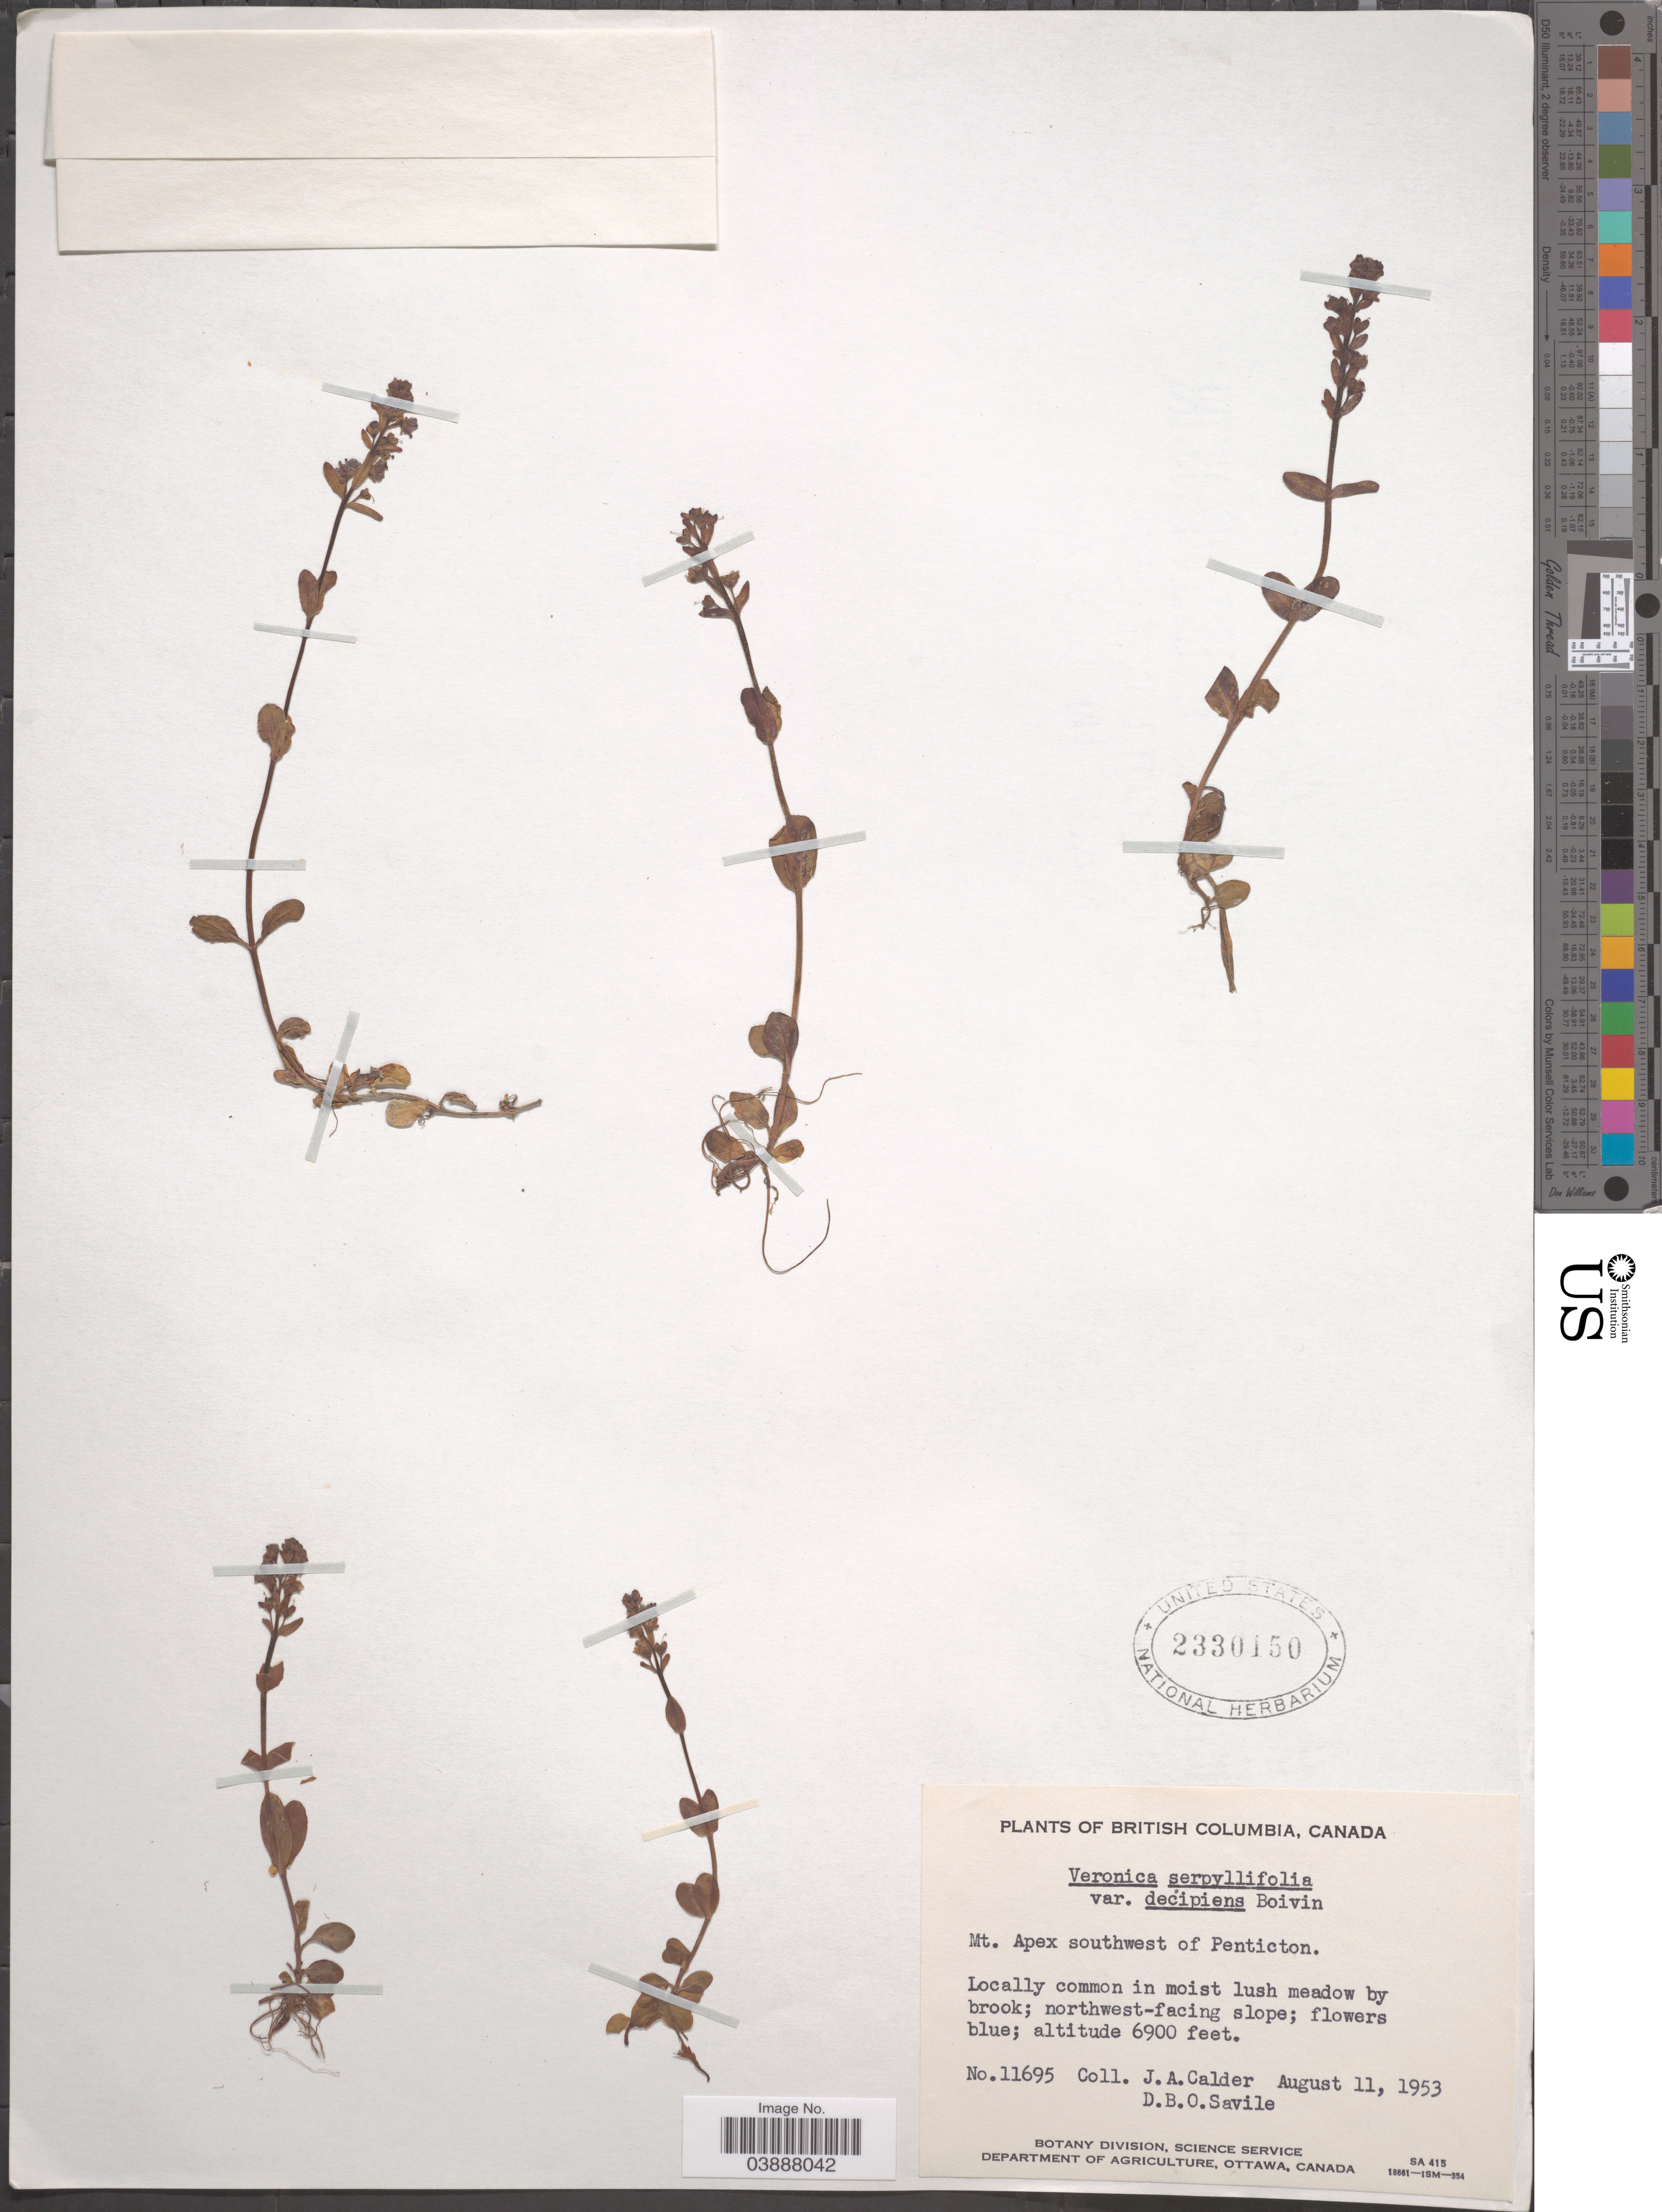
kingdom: Plantae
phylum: Tracheophyta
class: Magnoliopsida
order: Lamiales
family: Plantaginaceae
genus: Veronica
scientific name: Veronica serpyllifolia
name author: L.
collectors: J. A. Calder & D. Savile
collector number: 11695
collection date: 1953-08-11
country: Canada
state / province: British Columbia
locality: Mt. Apex southwest of Penticton.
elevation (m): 2103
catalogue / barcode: US 2330150